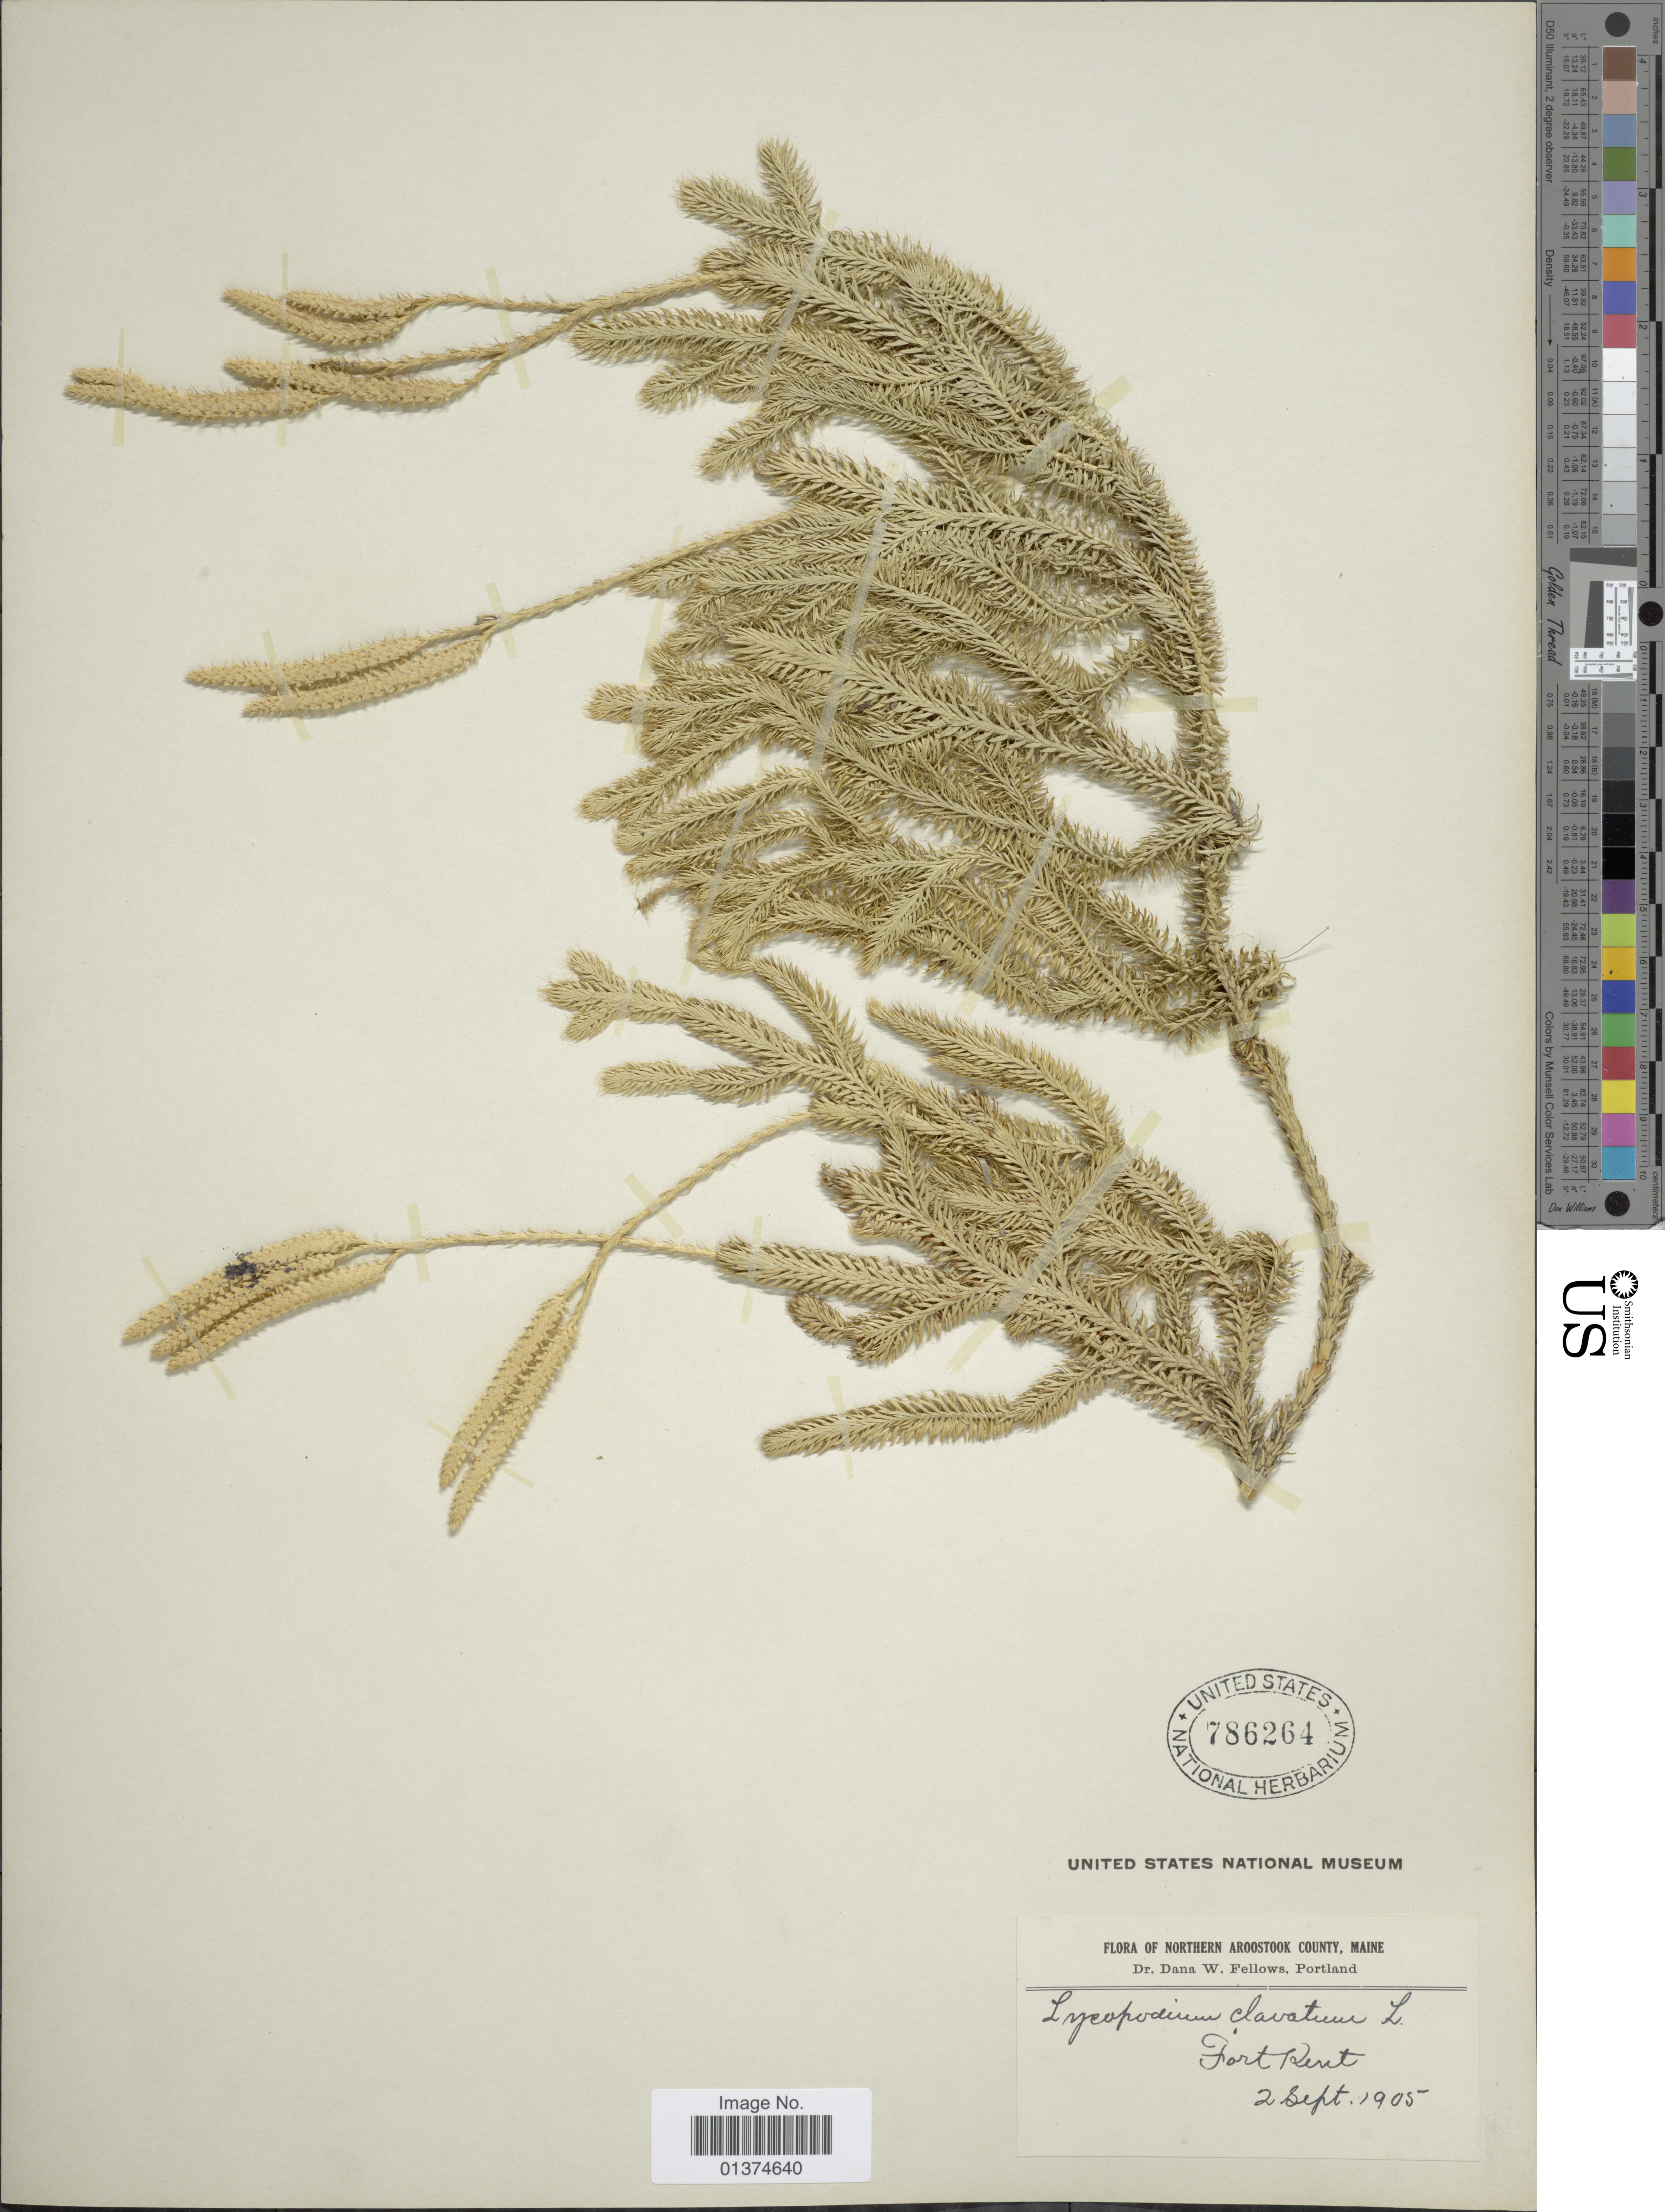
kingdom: Plantae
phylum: Tracheophyta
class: Lycopodiopsida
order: Lycopodiales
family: Lycopodiaceae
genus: Lycopodium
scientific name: Lycopodium clavatum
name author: L.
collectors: D. W. Fellows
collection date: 1905-09-02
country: United States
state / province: Maine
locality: Northern Aroostook County, Fort Kent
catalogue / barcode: US 786264